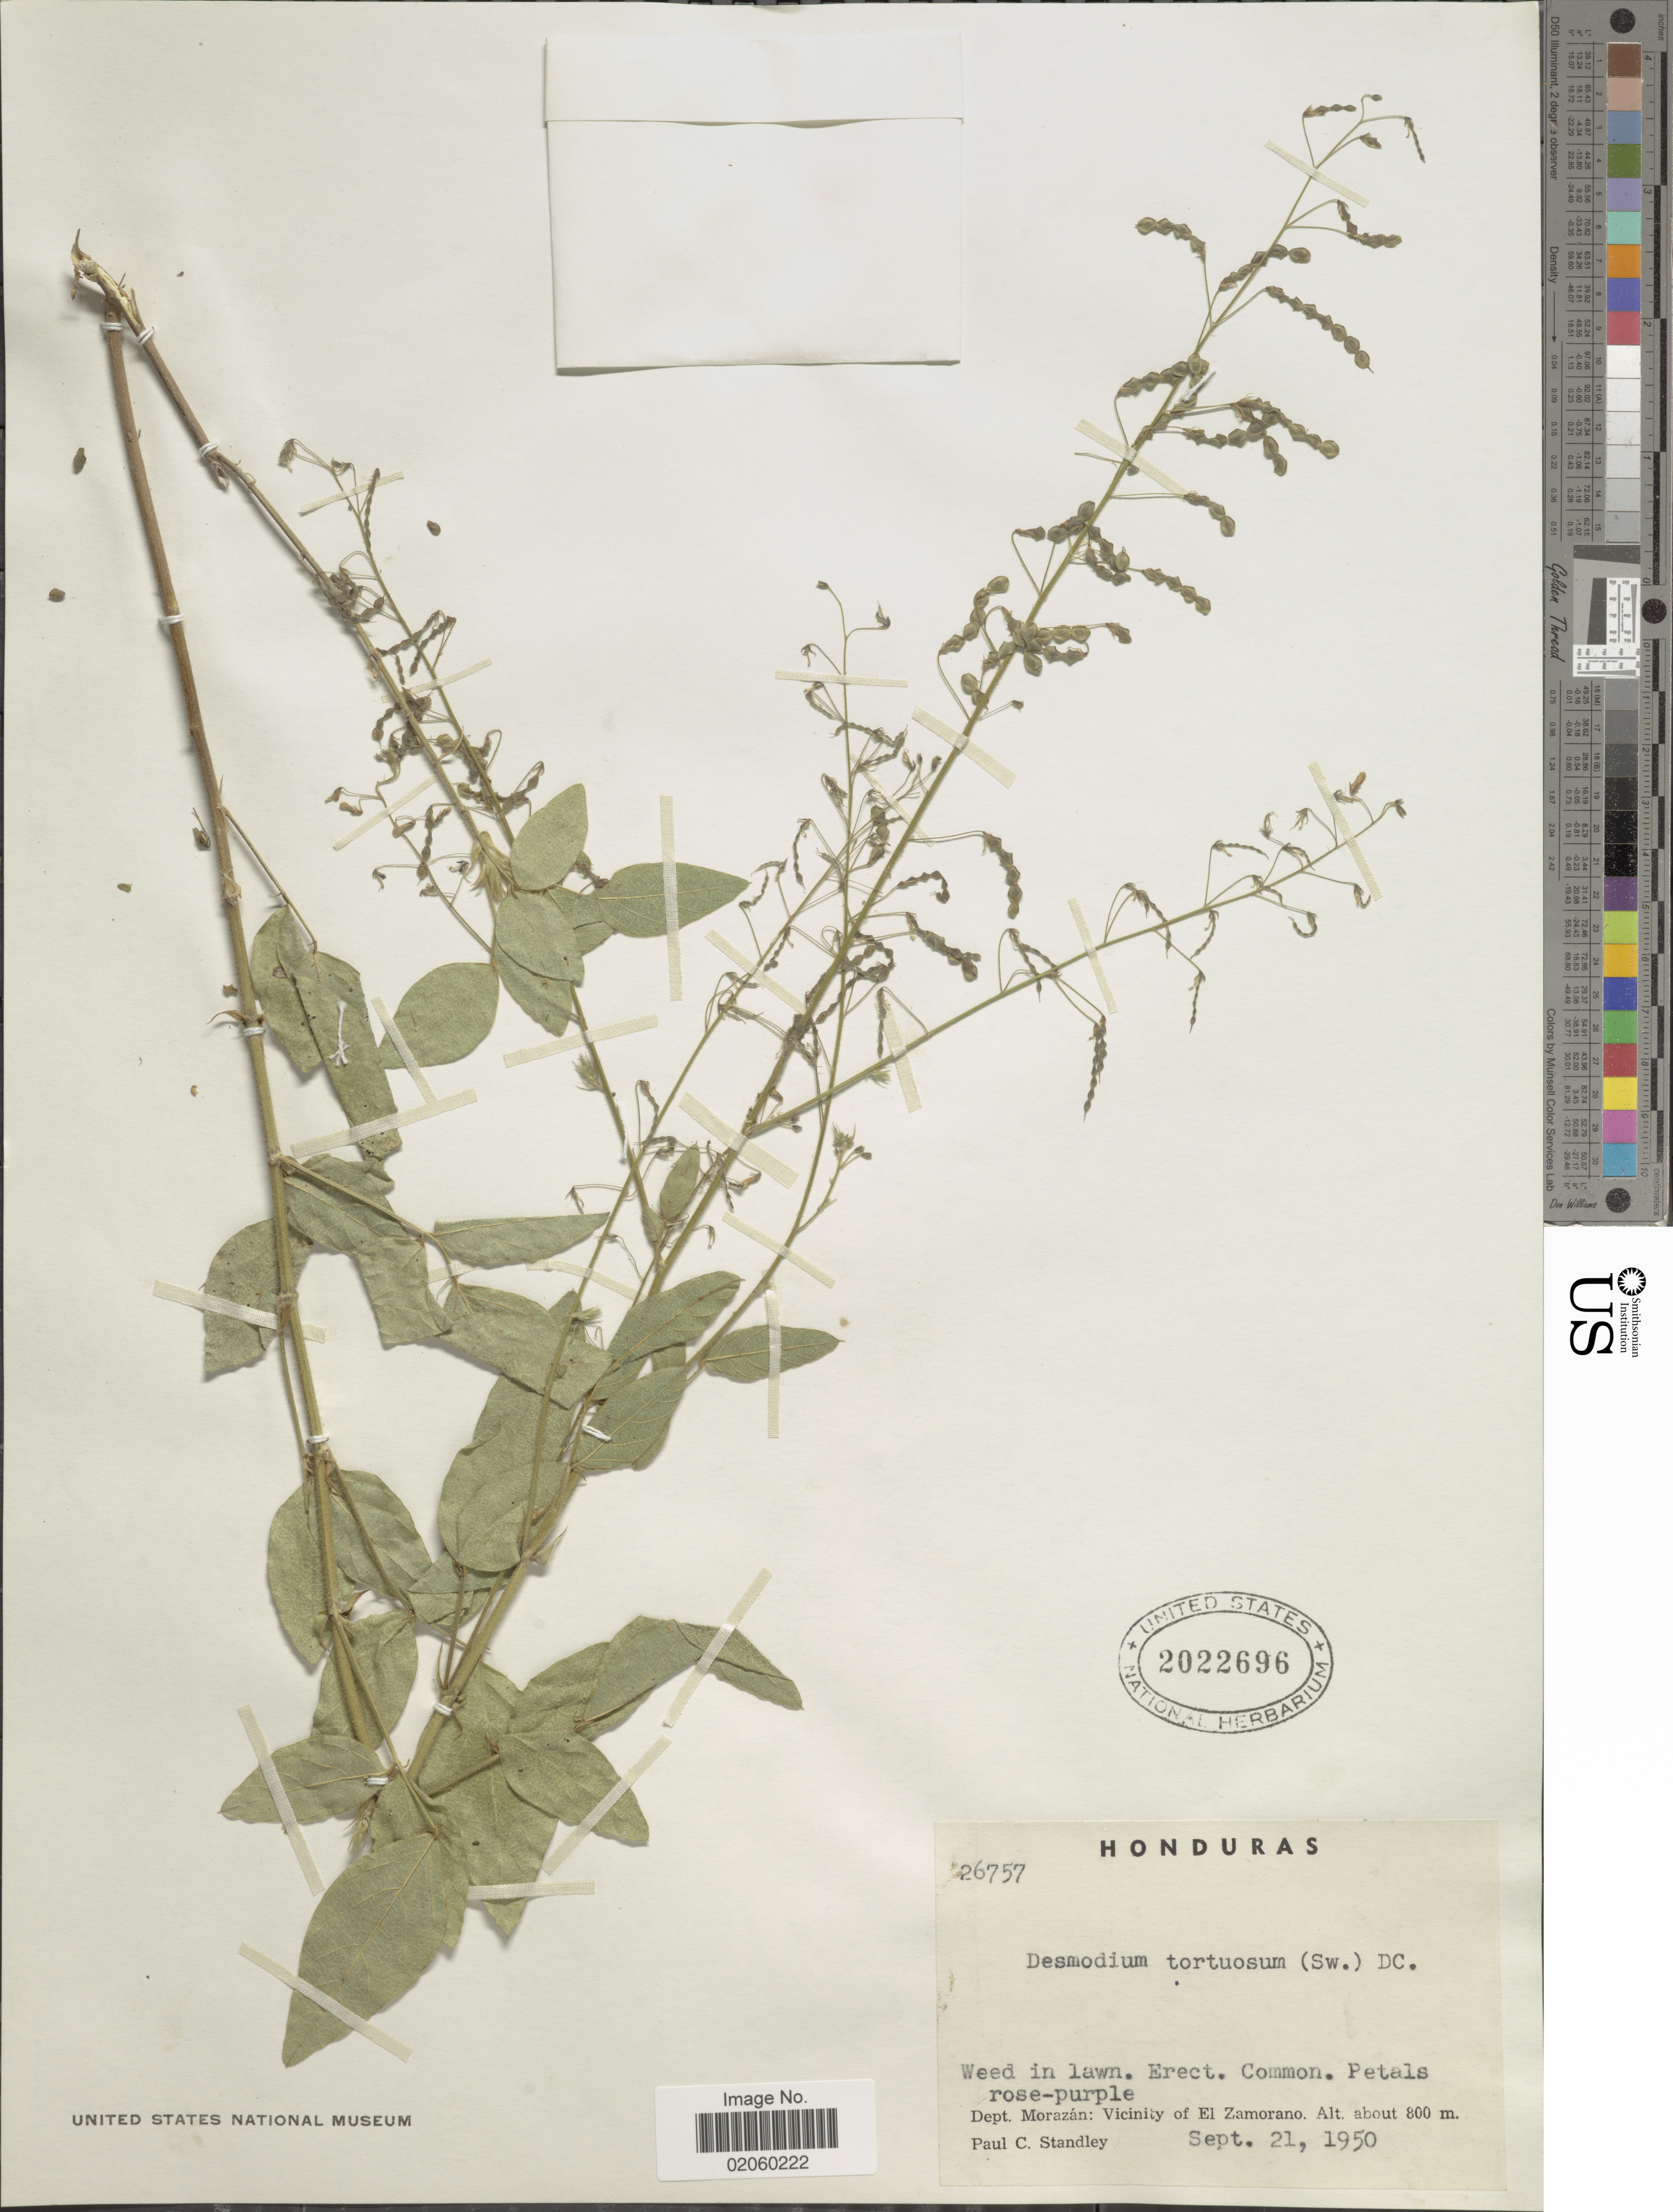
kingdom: Plantae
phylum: Tracheophyta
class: Magnoliopsida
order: Fabales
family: Fabaceae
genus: Desmodium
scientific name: Desmodium tortuosum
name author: (Sw.) DC.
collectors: P. C. Standley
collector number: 26757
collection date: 1950-09-21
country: Honduras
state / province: Fco. Morazán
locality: Vicinity of El Zamorano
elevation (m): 800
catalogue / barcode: US 2022696